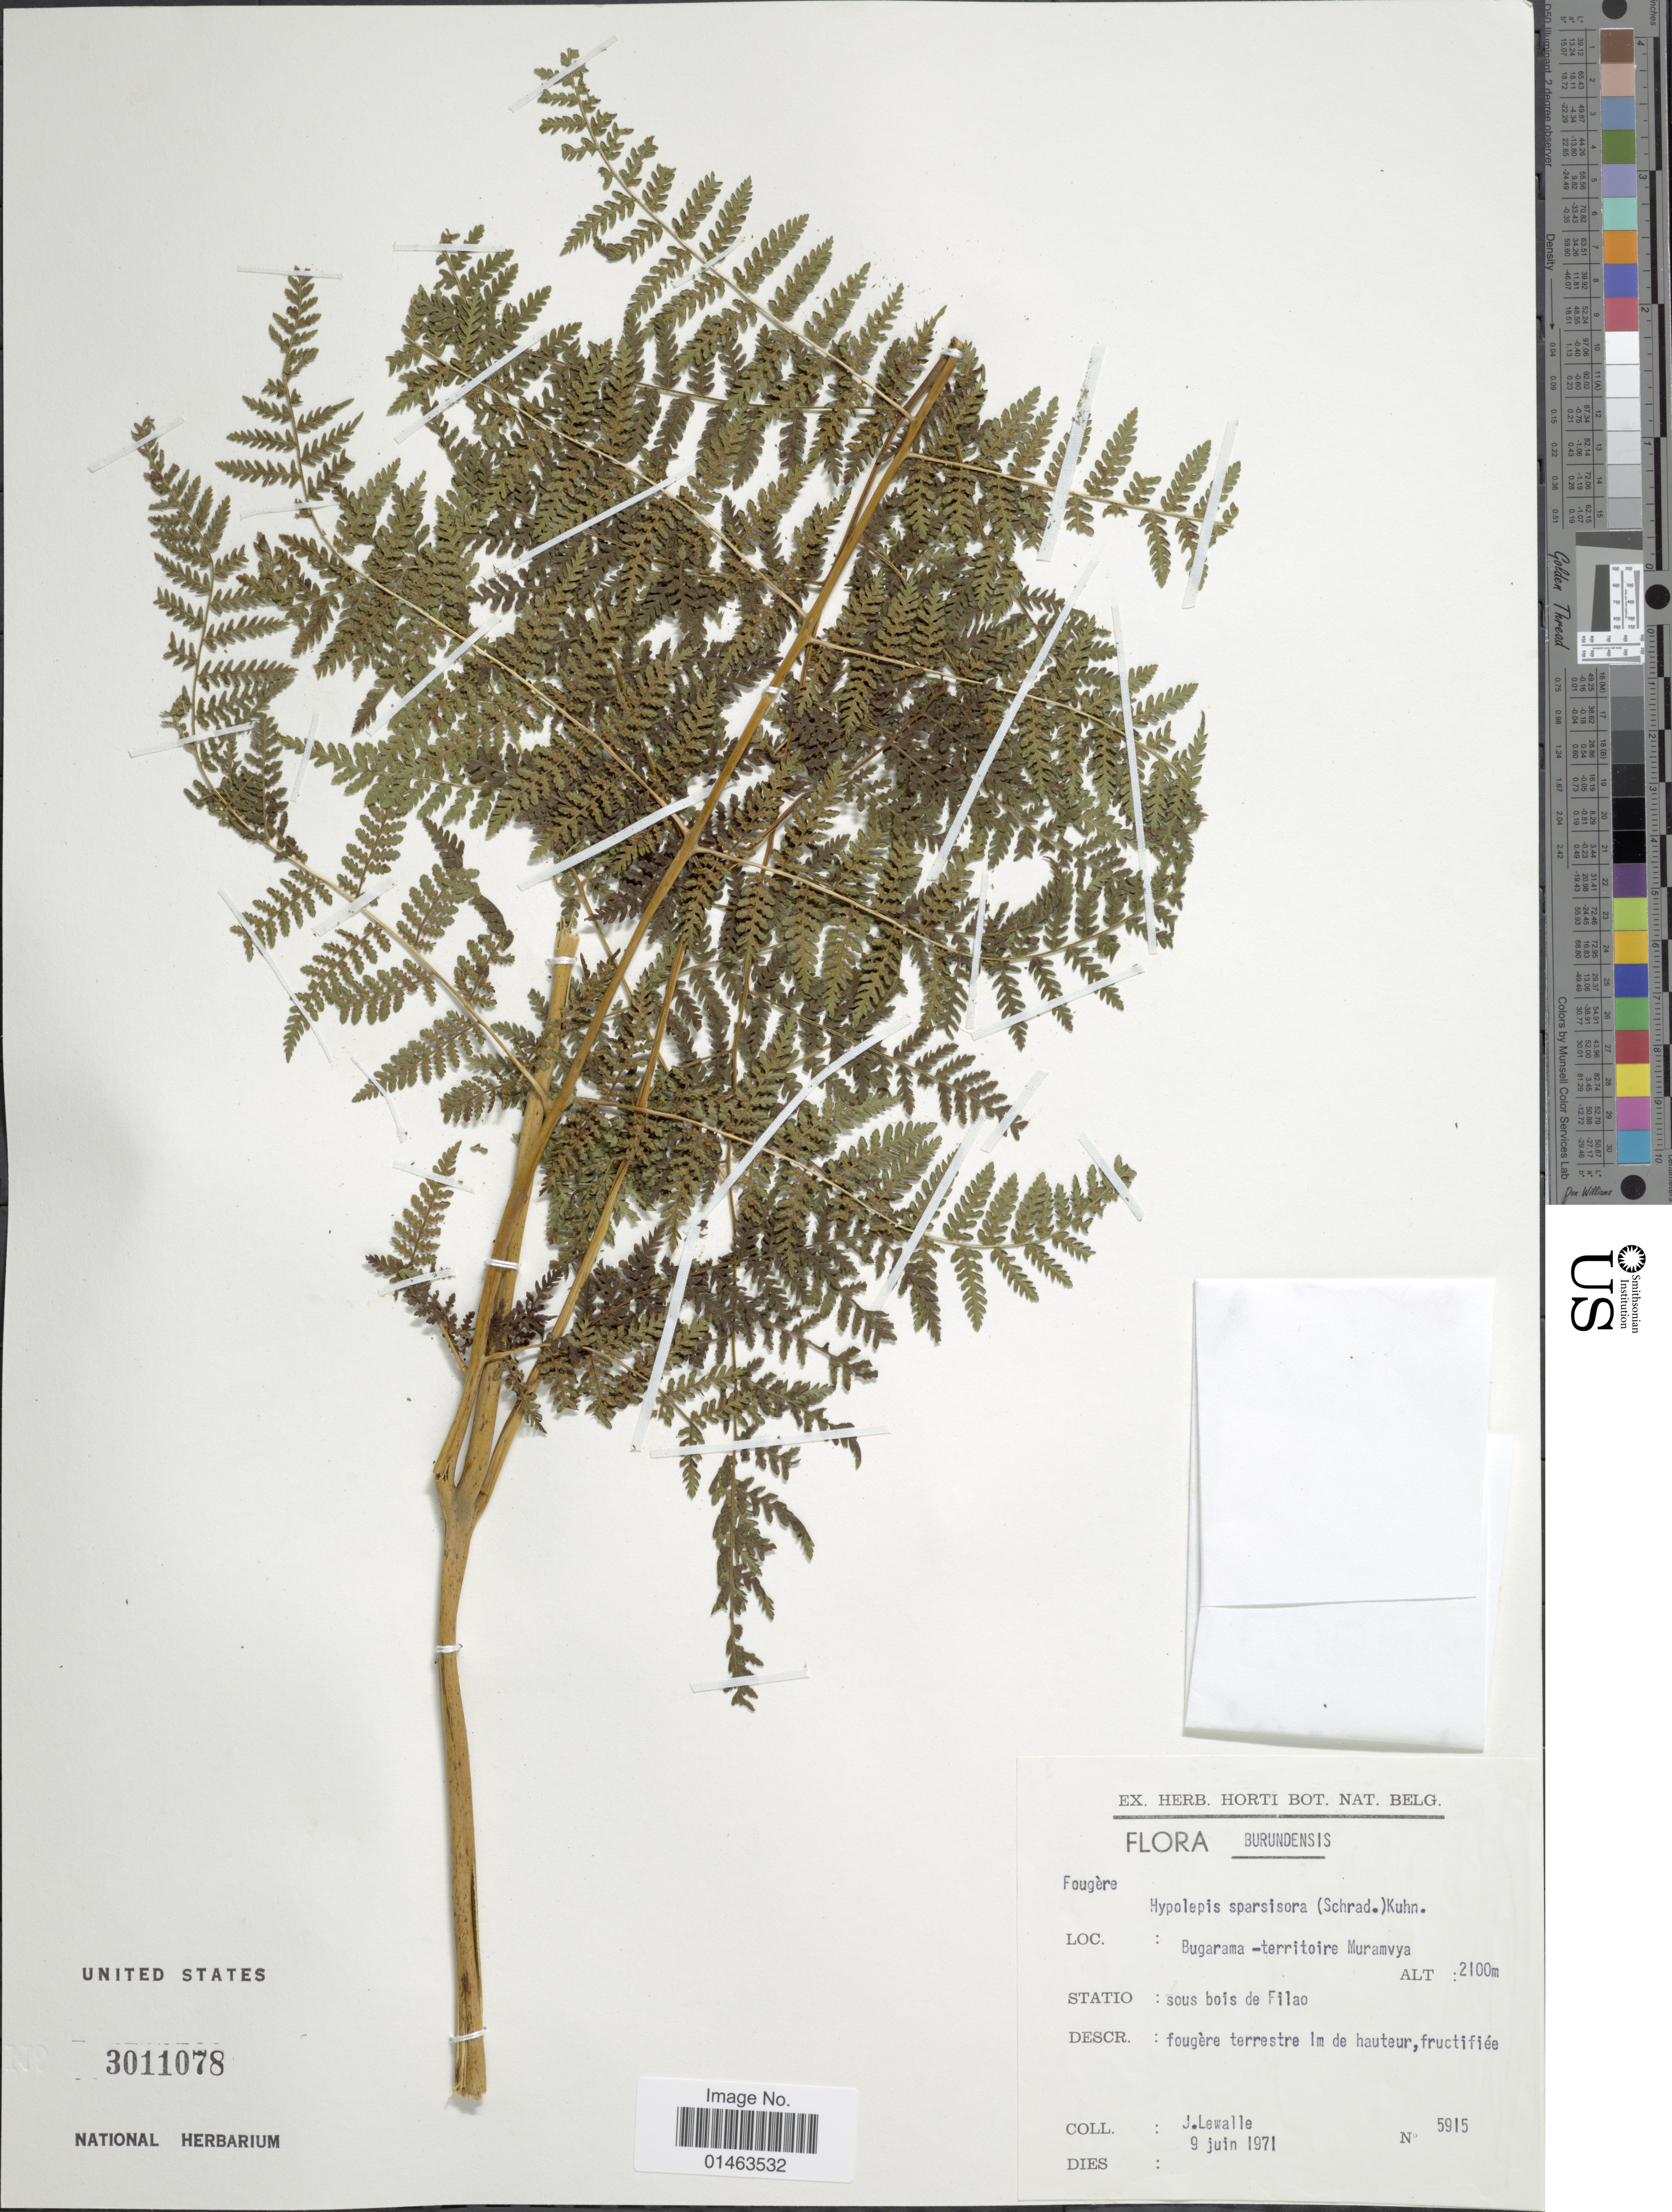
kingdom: Plantae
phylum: Tracheophyta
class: Polypodiopsida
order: Polypodiales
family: Dennstaedtiaceae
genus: Hypolepis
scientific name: Hypolepis sparsisora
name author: (Schrad.) Kuhn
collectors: J. Lewalle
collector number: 5915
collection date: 1971-06-09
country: Burundi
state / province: Muramvya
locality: Bugarama - territoire Muramvya. Sous bois de Filao.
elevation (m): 2100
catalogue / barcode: US 3011078